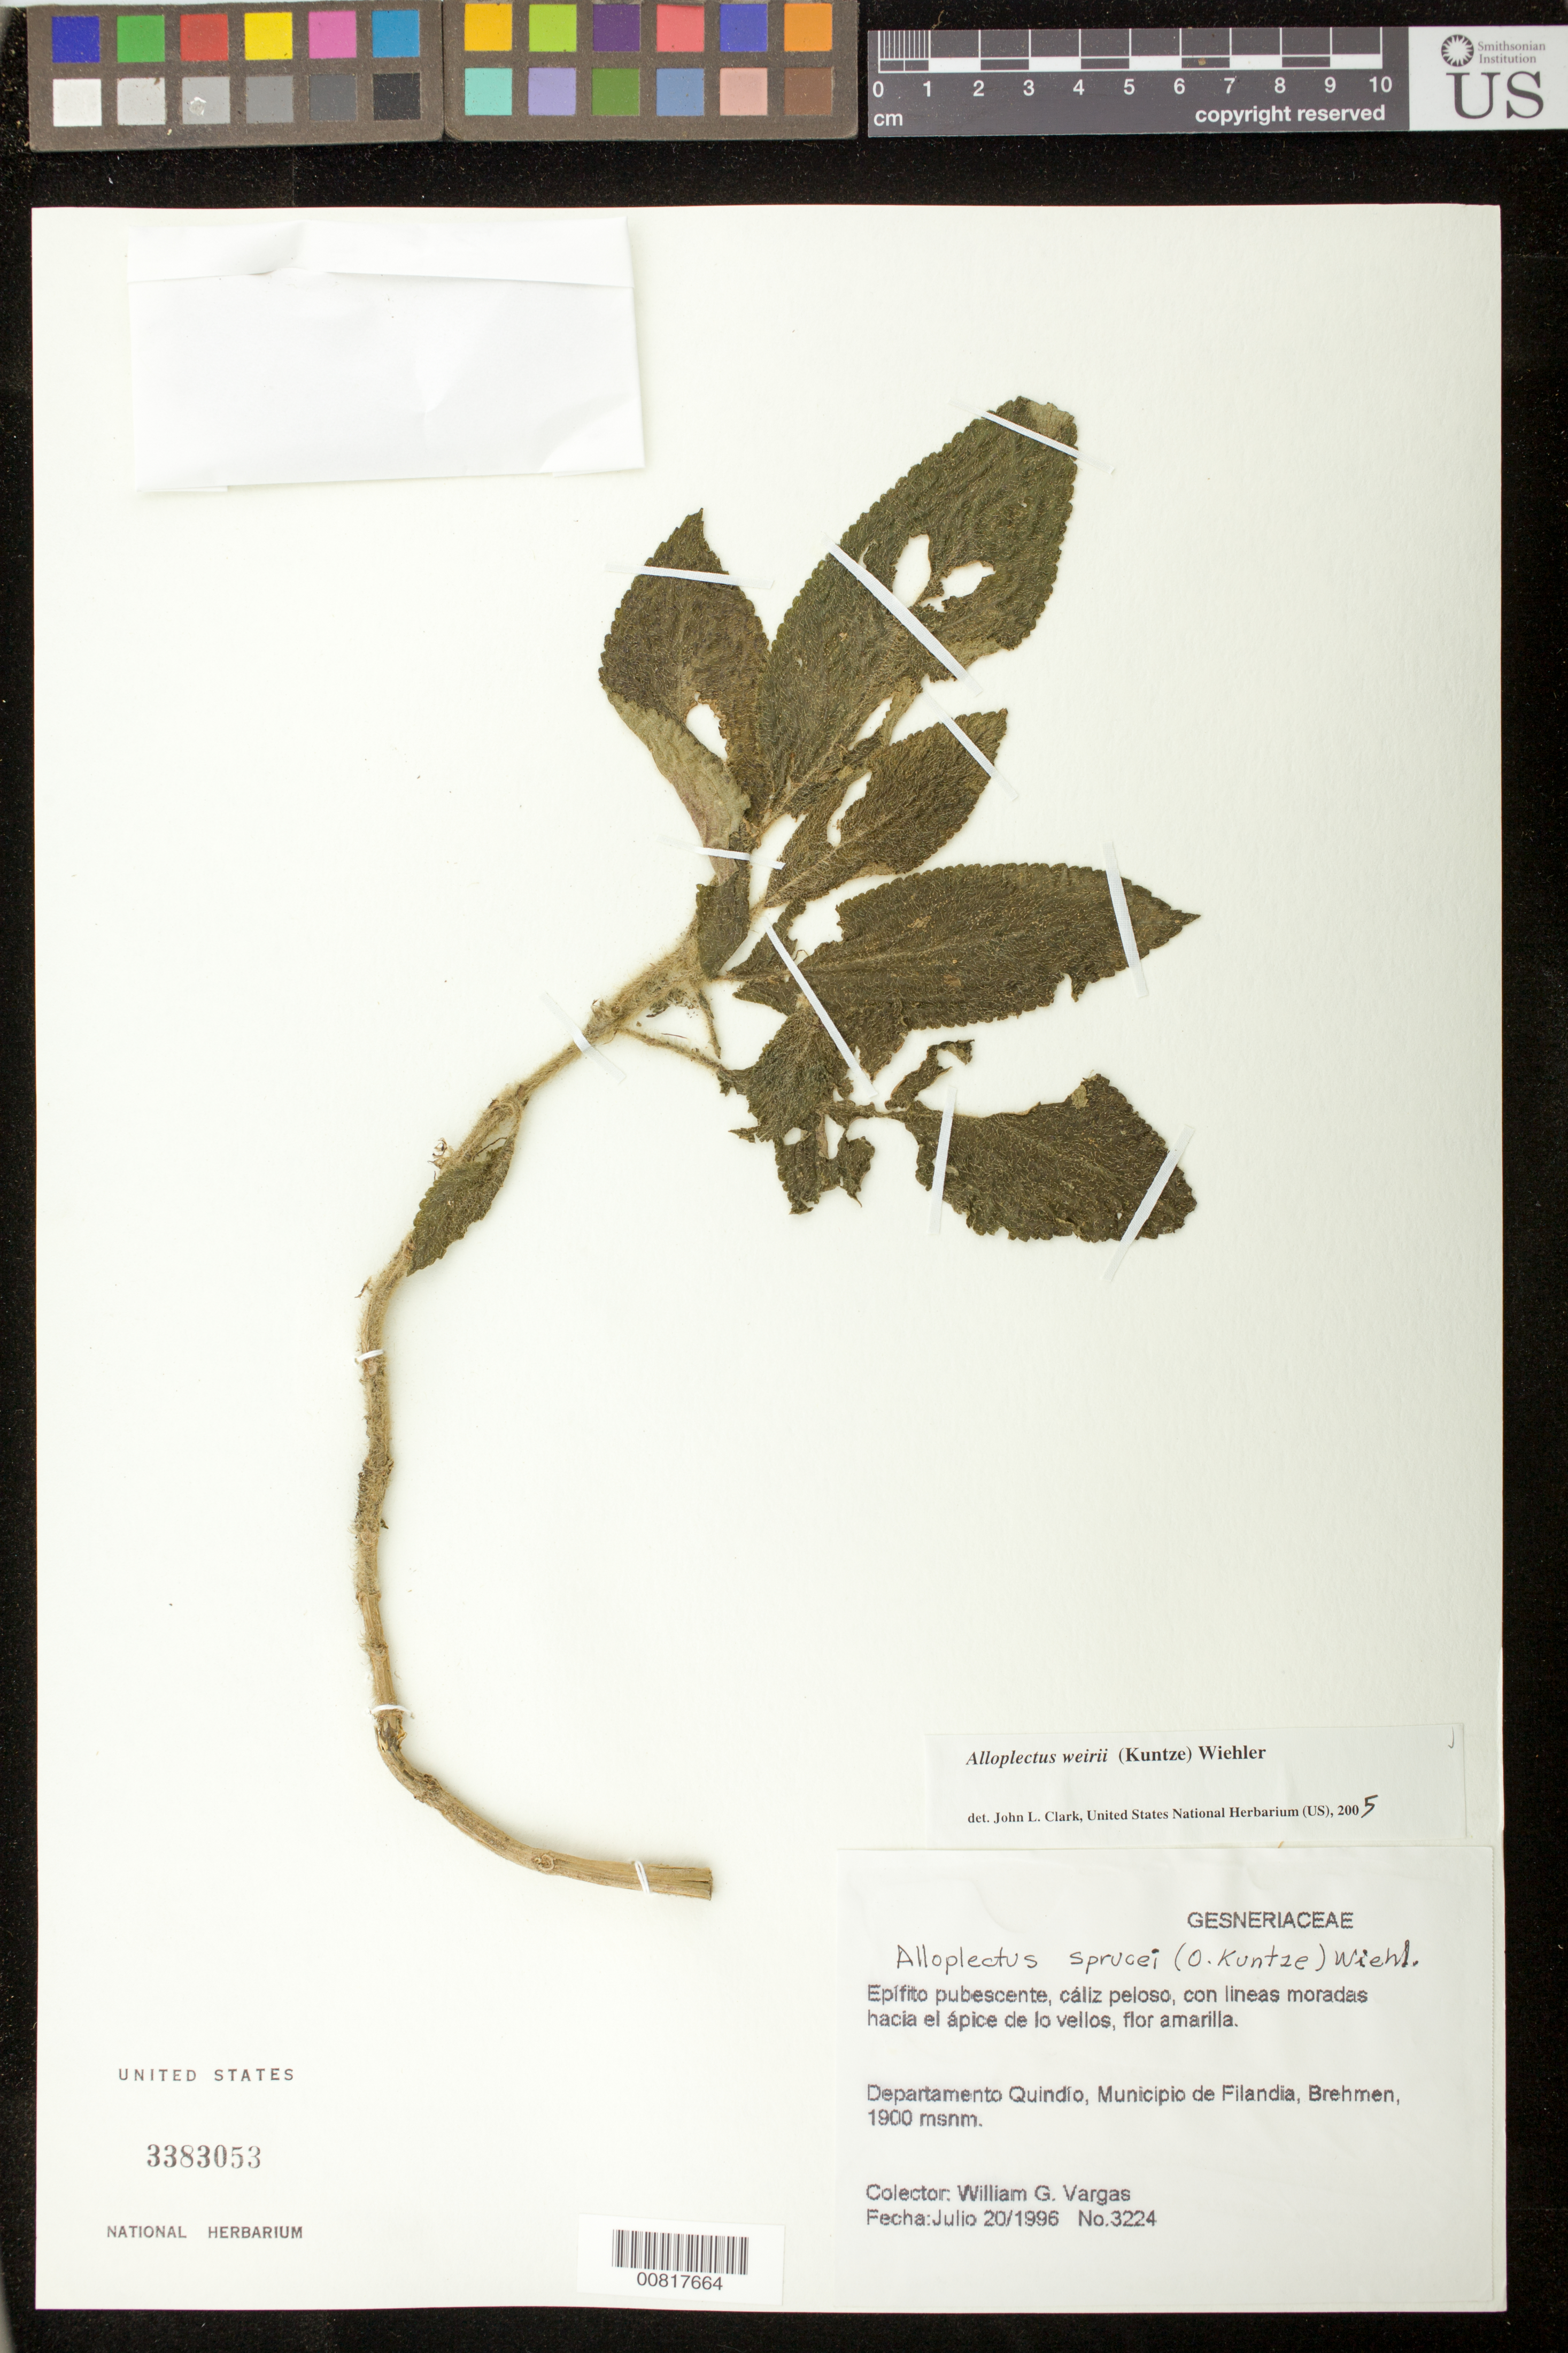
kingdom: Plantae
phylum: Tracheophyta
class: Magnoliopsida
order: Lamiales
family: Gesneriaceae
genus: Alloplectus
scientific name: Alloplectus weirii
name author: (Kuntze) Wiehler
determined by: Clark, J. L., (SEL), The Marie Selby Botanical Garden (UNITED STATES)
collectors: W. Vargas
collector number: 3224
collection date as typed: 20 Jul 1996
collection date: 1996-07-20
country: Colombia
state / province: Quindío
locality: Municipio de Filandia, Brehmen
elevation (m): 1900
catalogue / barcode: US 3383053